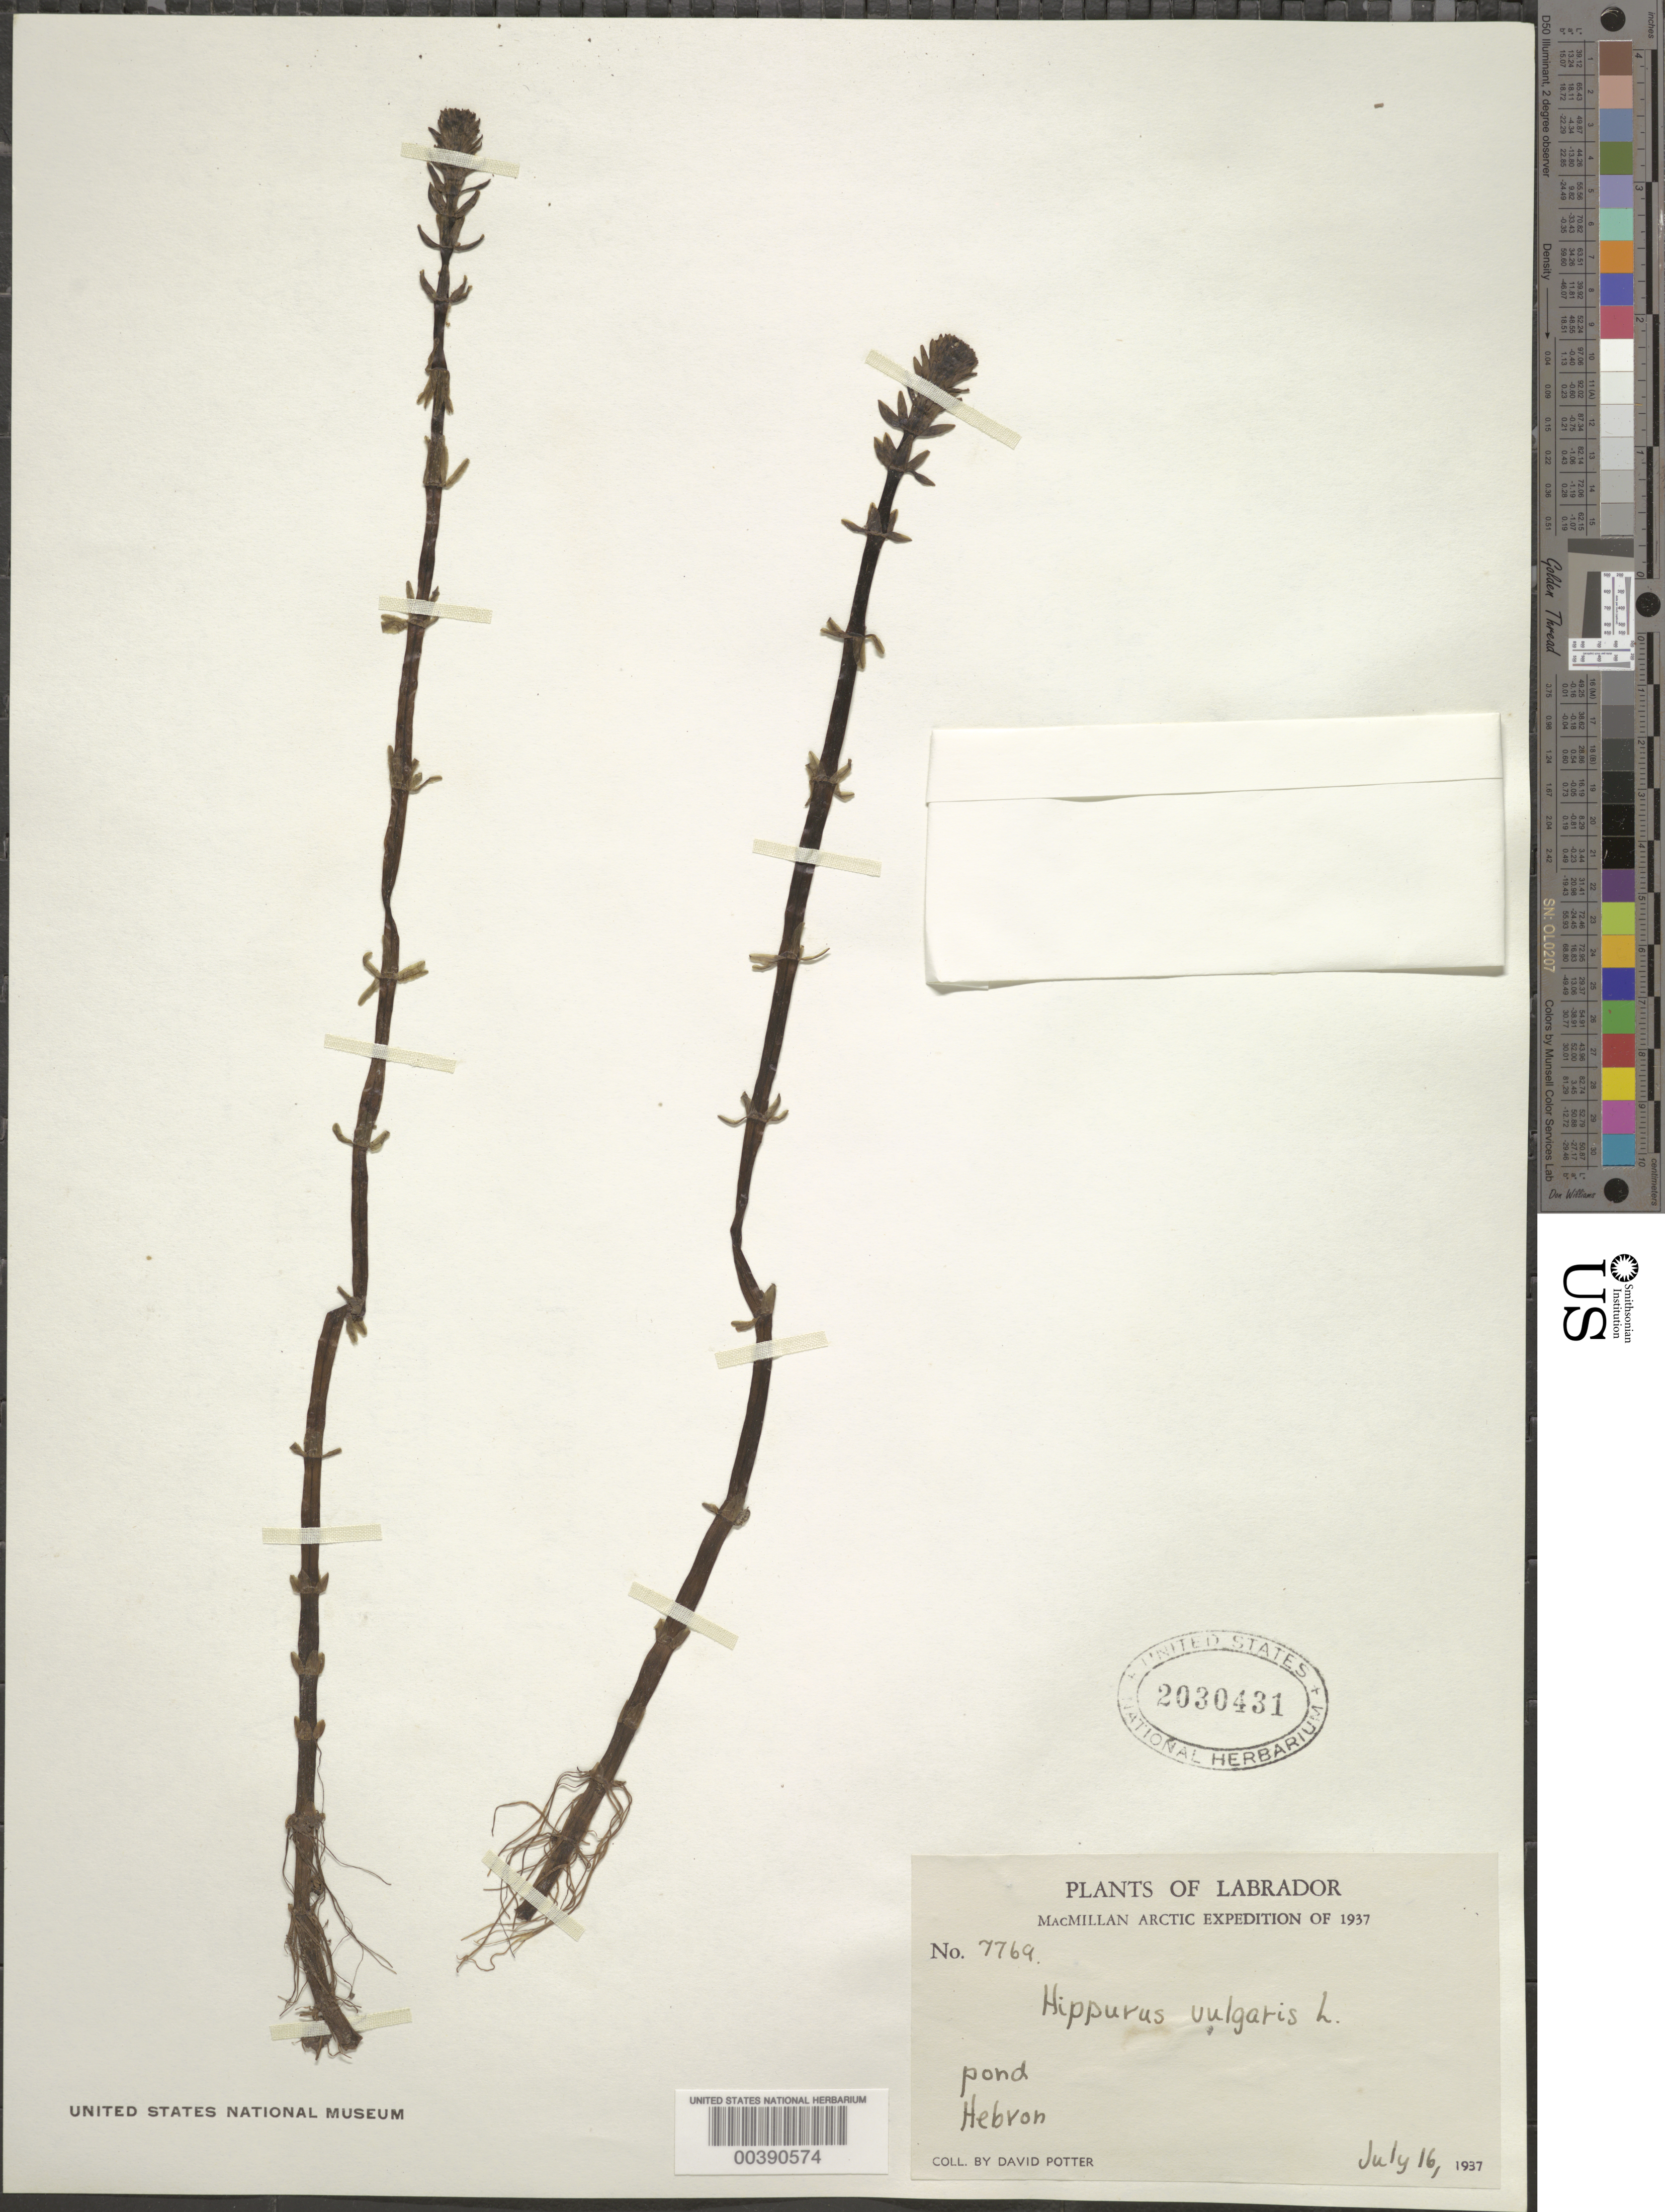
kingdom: Plantae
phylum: Tracheophyta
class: Magnoliopsida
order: Lamiales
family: Plantaginaceae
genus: Hippuris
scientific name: Hippuris vulgaris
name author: L.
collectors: D. Potter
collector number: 7769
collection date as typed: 16 Jul 1937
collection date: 1937-07-16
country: Canada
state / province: Newfoundland and Labrador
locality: Labrador, hebron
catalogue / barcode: US 2030431